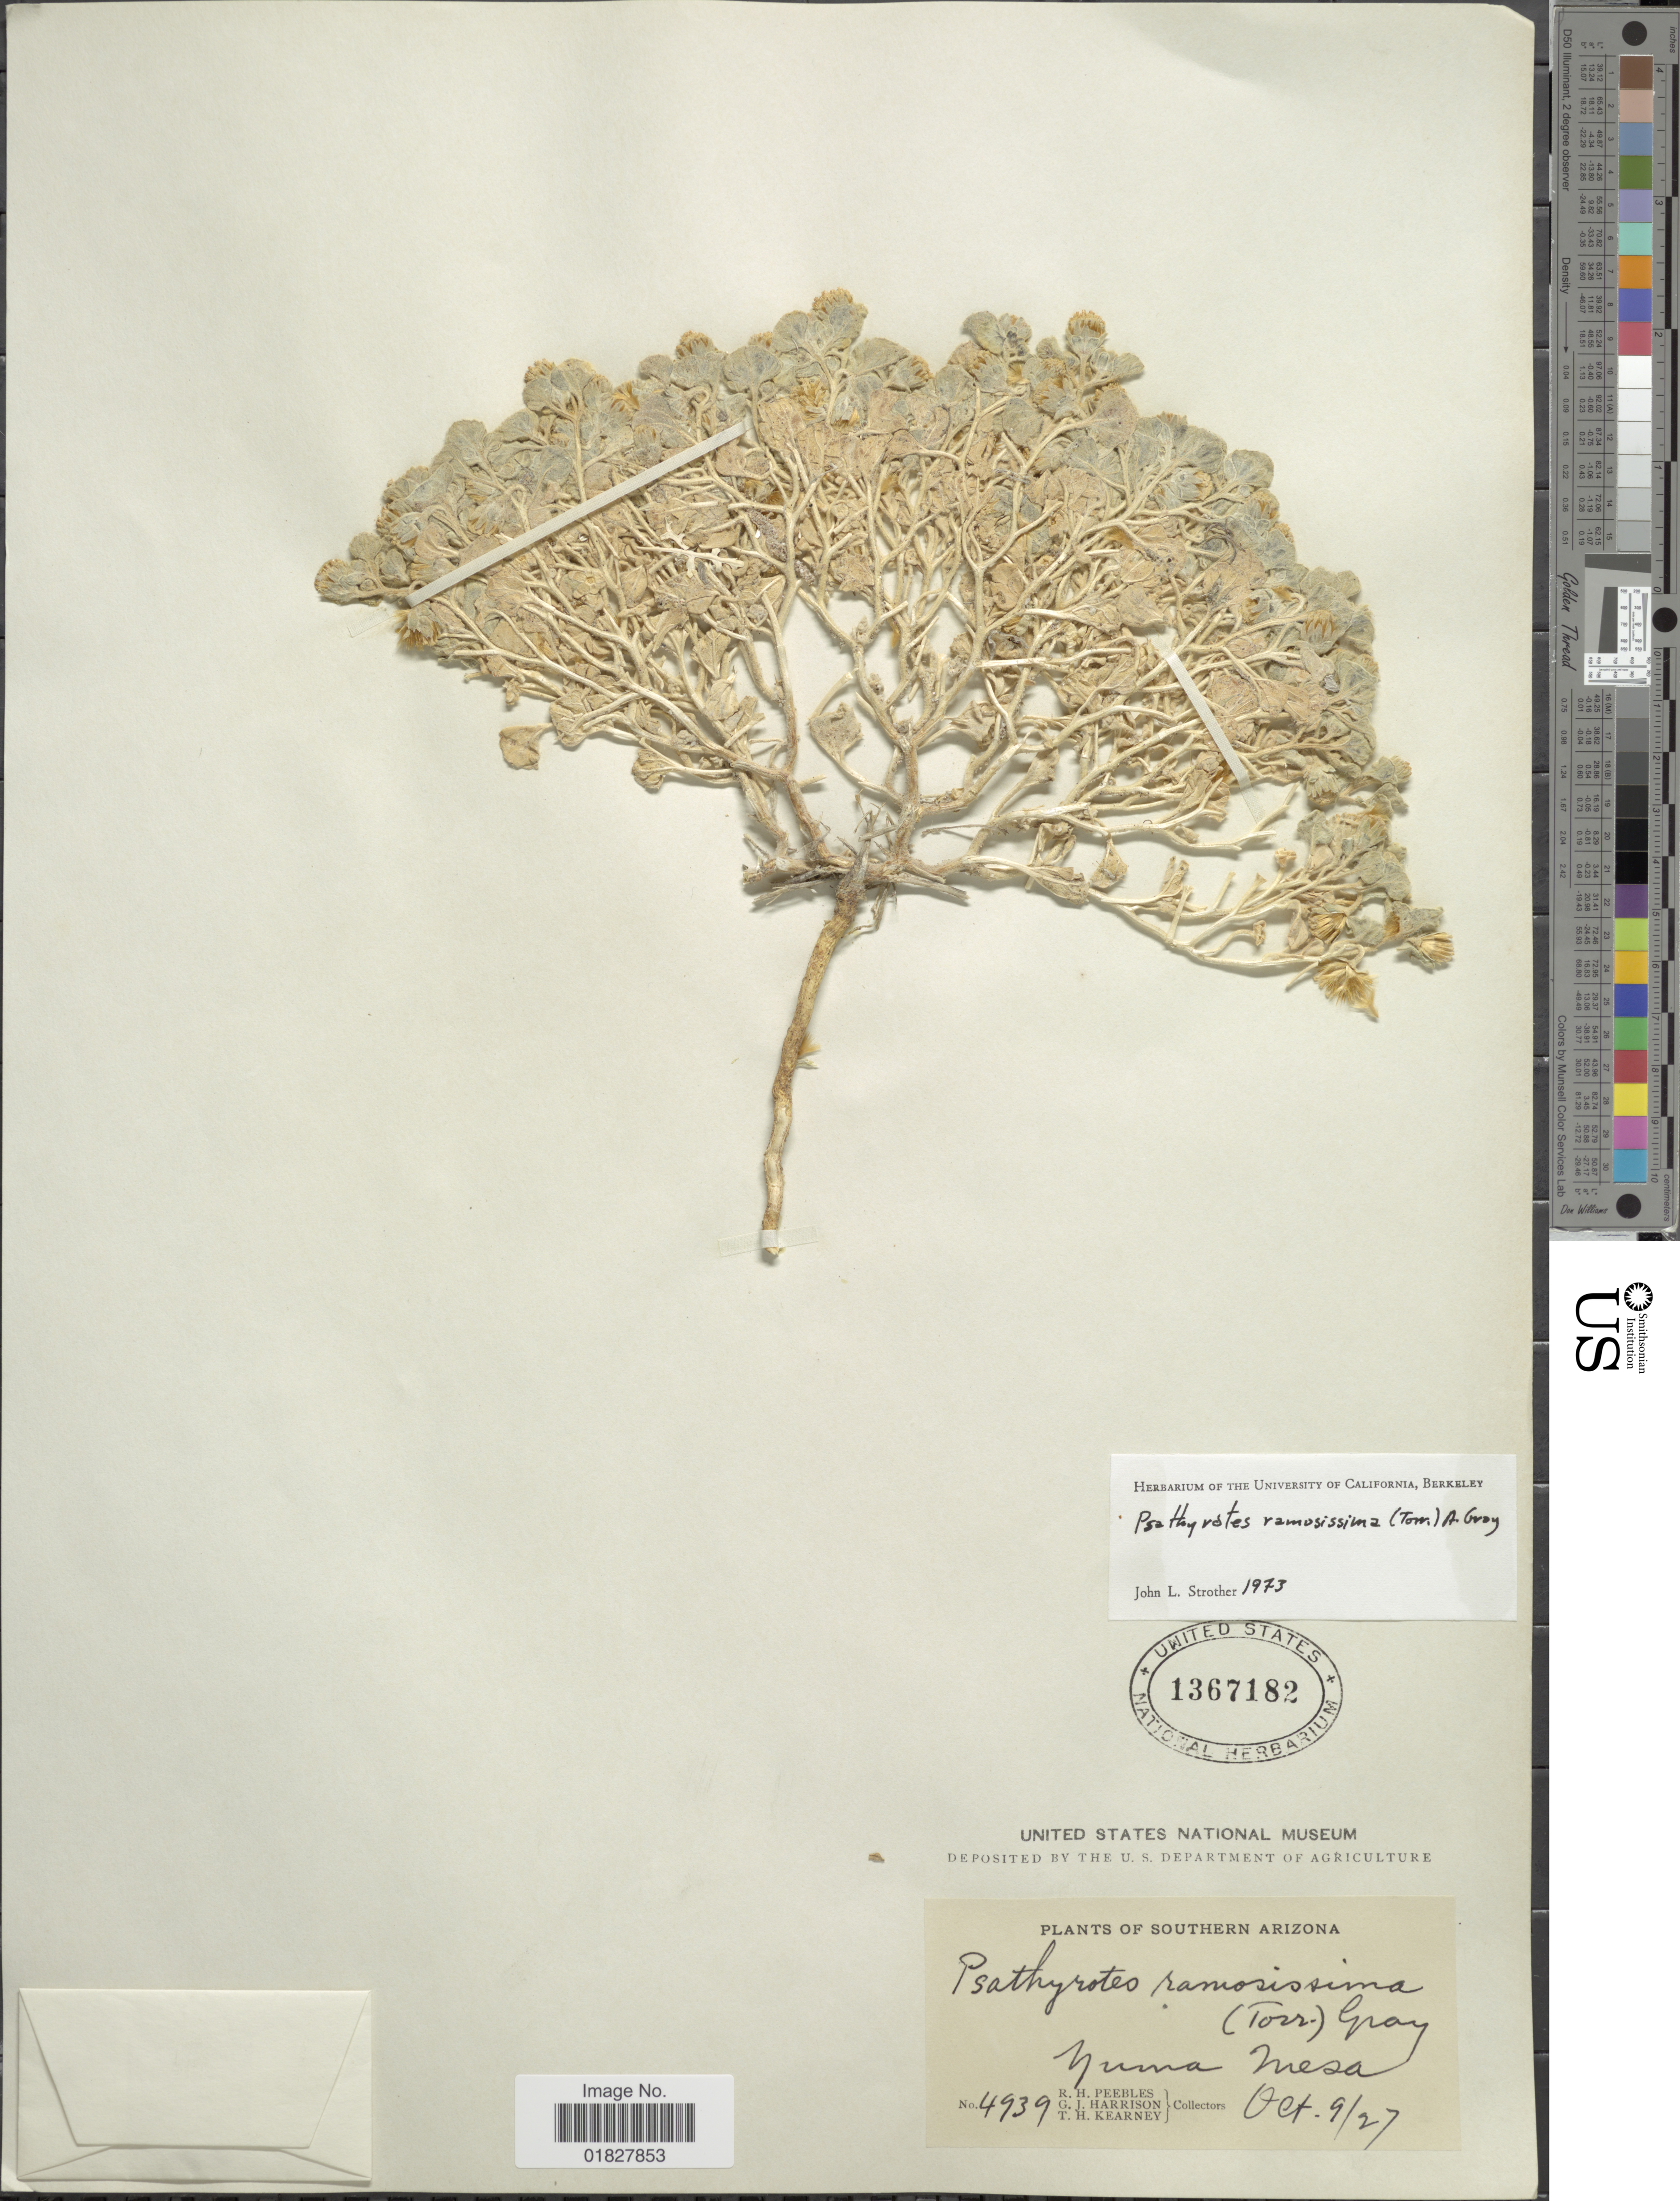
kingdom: Plantae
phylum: Tracheophyta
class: Magnoliopsida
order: Asterales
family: Asteraceae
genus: Psathyrotes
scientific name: Psathyrotes ramosissima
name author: (Torr.) A. Gray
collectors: R. H. Peebles, G. J. Harrison & T. H. Kearney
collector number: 4939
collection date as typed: Transcribed d/m/y: 9/10/27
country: United States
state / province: Arizona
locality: Southern Arizona, Yuma Mesa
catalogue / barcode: US 1367182